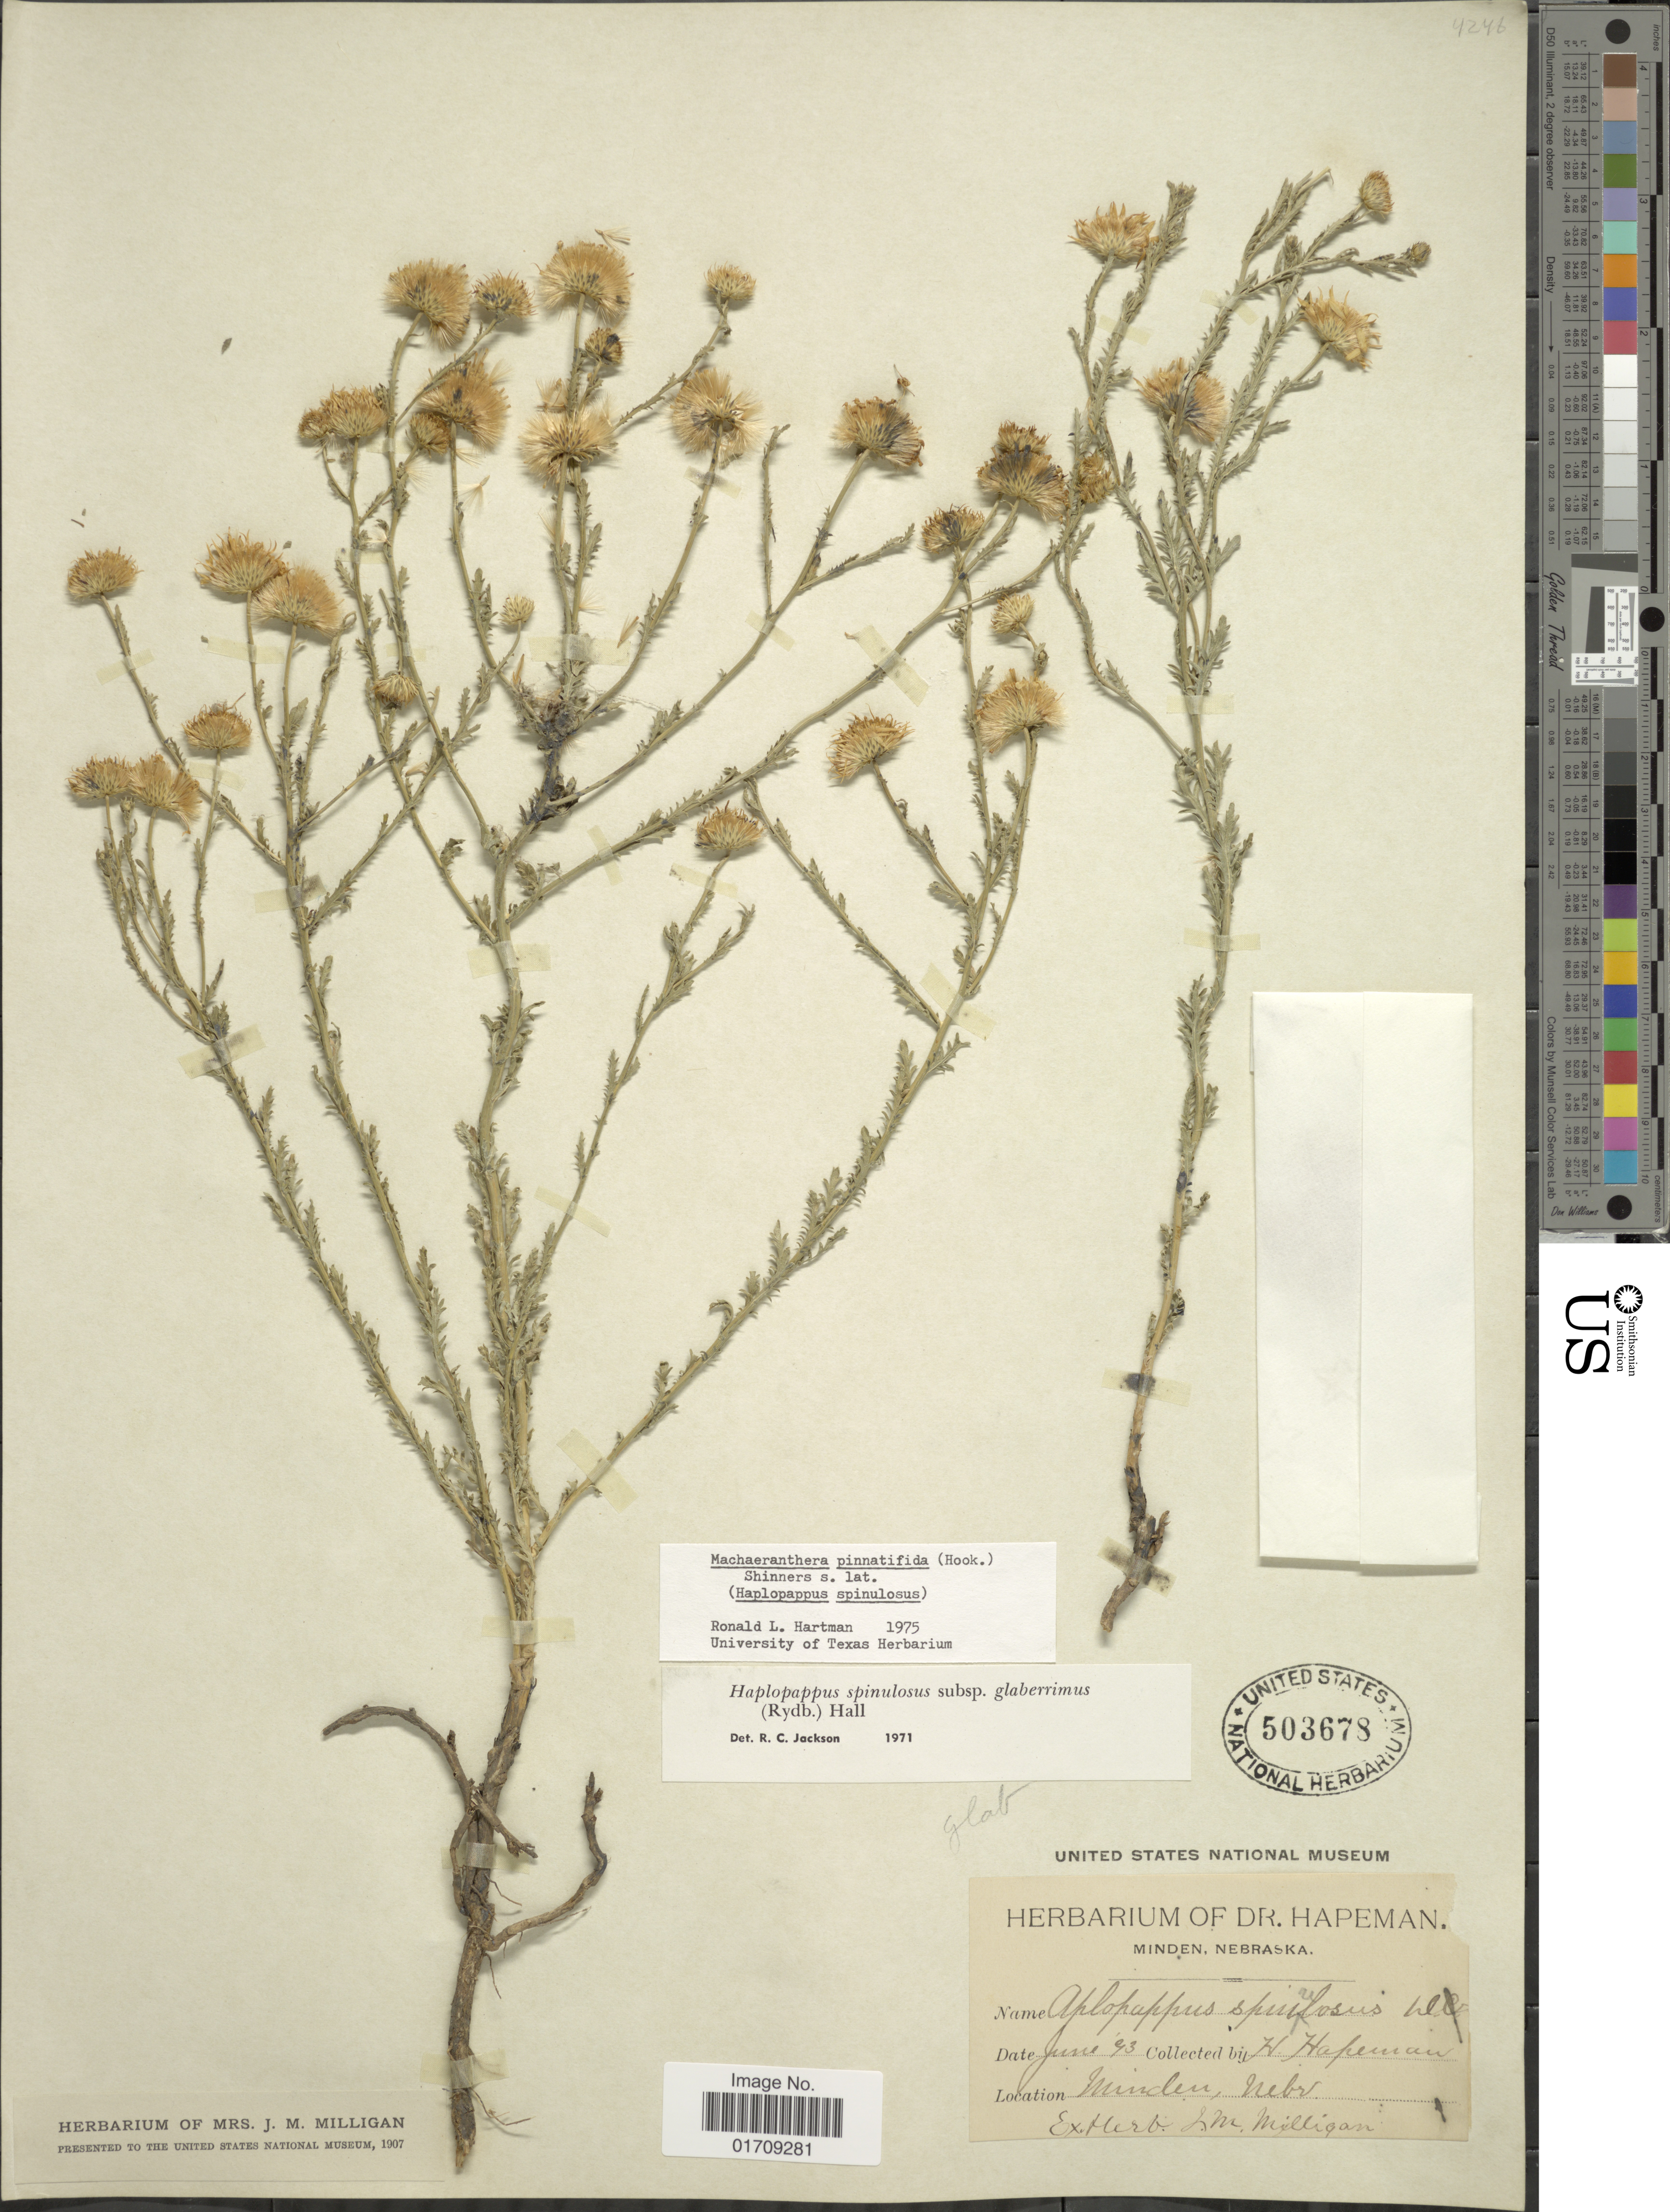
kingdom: Plantae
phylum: Tracheophyta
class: Magnoliopsida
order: Asterales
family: Asteraceae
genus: Machaeranthera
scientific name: Machaeranthera pinnatifida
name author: (Hook.) Shinners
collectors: H. Hapeman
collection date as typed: Transcribed d/m/y: /6/93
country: United States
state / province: Nebraska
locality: Minden, Nebr.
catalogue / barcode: US 503678